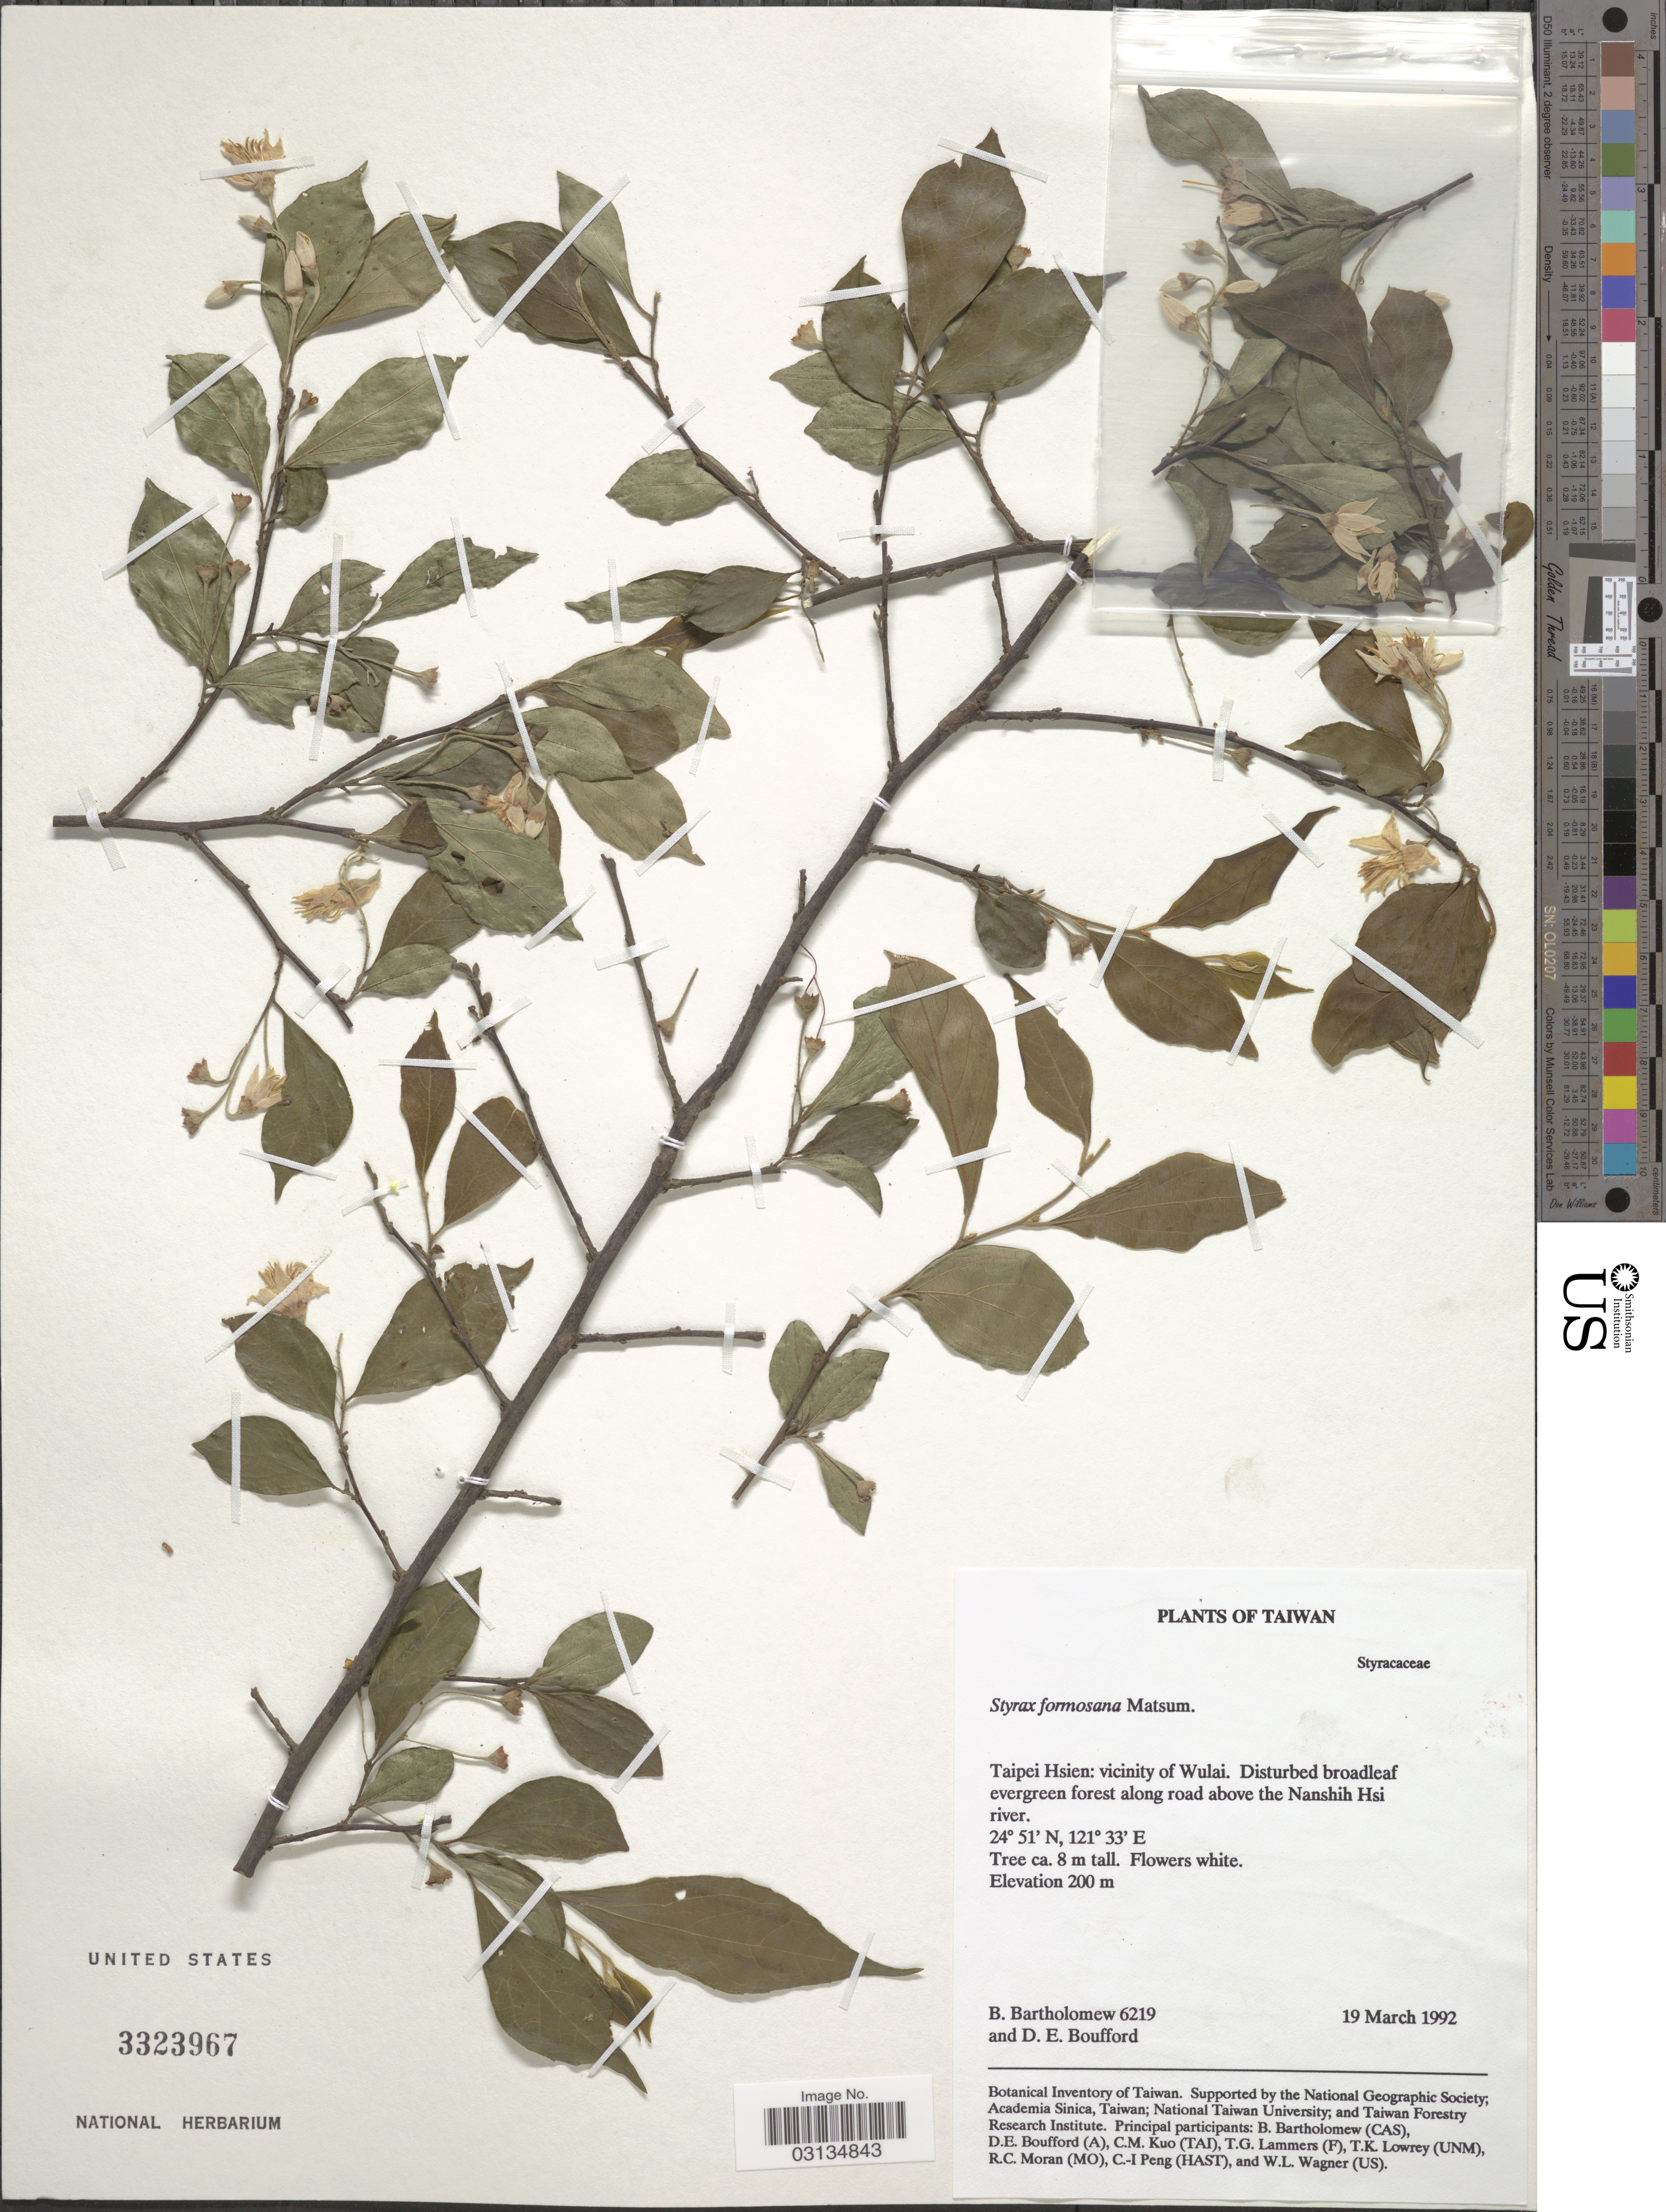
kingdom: Plantae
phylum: Tracheophyta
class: Magnoliopsida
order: Ericales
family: Styracaceae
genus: Styrax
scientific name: Styrax formosanus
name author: Matsum.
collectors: B. Bartholomew & D. E. Boufford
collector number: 6219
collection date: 1992-03-19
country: Taiwan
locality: Taipei Hsien: vicinity of Wulai. Along road above the Nanshih Hsi river.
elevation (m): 200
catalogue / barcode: US 3323967